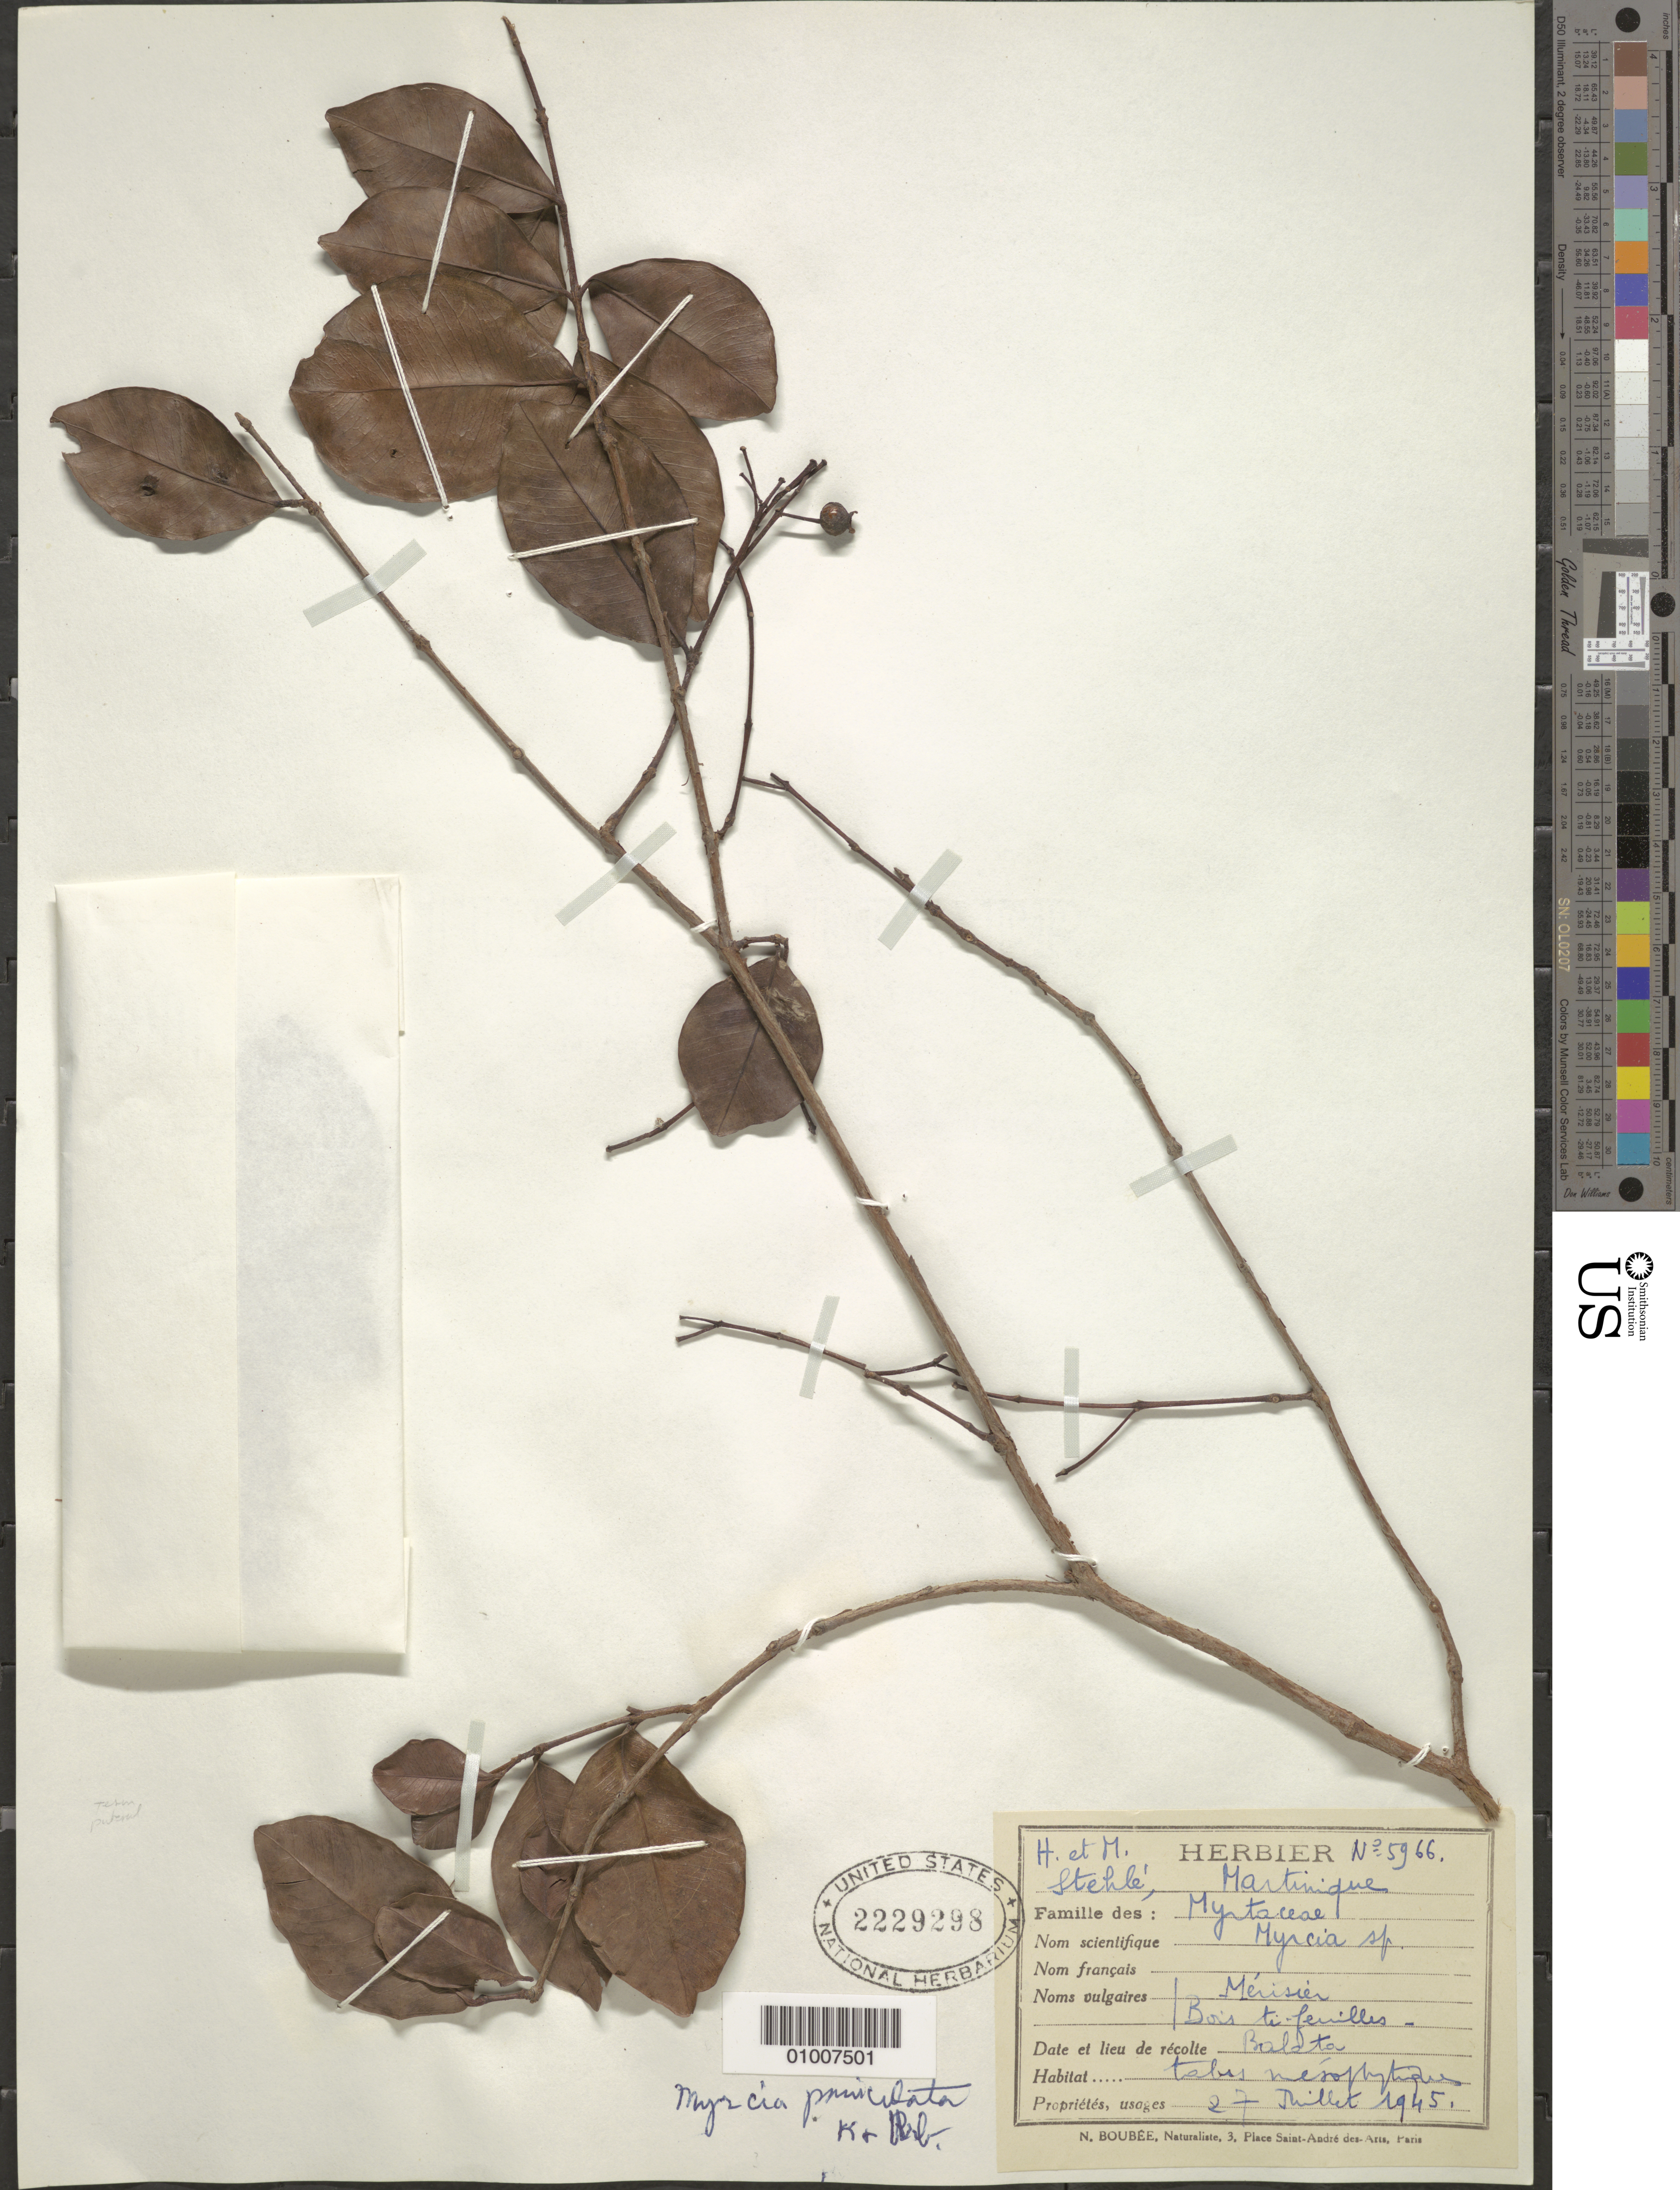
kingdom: Plantae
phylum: Tracheophyta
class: Magnoliopsida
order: Myrtales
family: Myrtaceae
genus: Myrcia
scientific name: Myrcia citrifolia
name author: (Aubl.) Urb.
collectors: H. Stehlé & M. Stehlé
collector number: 5966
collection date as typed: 27 Jul 1945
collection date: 1945-07-27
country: Martinique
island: Martinique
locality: Balata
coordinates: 0 N, 0 E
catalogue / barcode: US 2229298